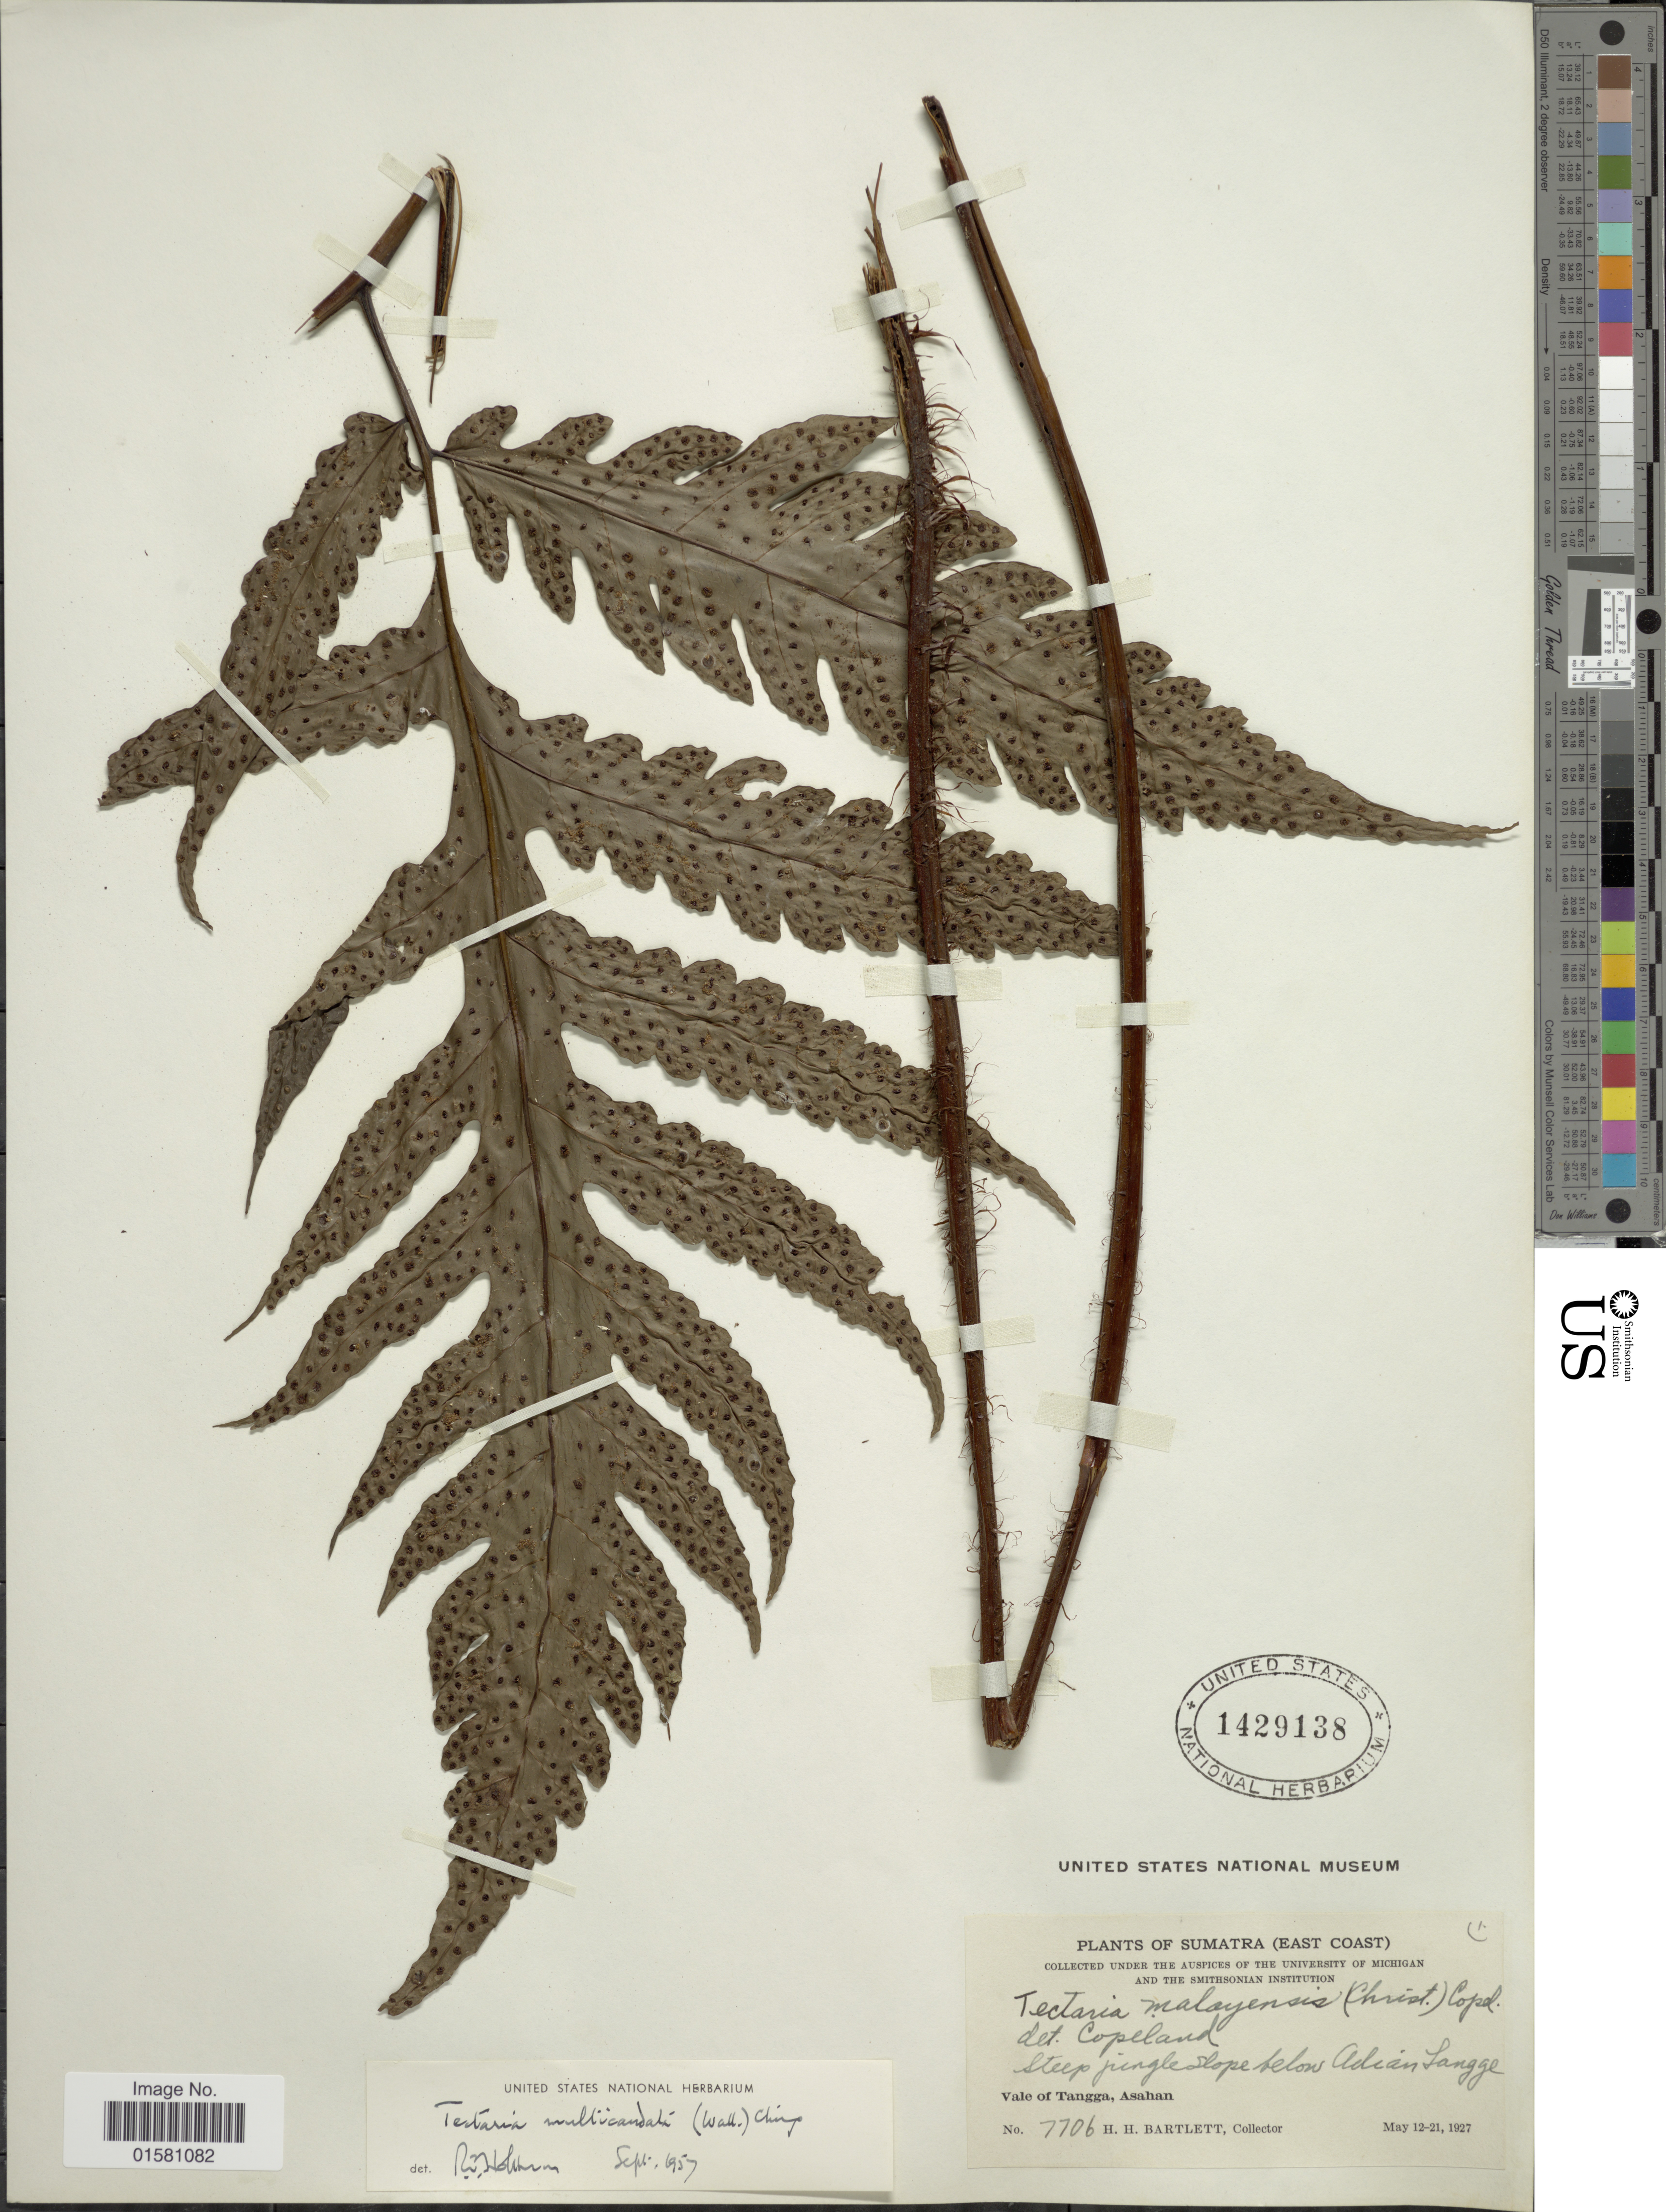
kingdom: Plantae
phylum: Tracheophyta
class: Polypodiopsida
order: Polypodiales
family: Tectariaceae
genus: Tectaria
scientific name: Tectaria griffithii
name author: (Baker) C. Chr.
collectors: H. H. Bartlett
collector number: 7706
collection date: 1927-05-12/1927-05-21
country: Indonesia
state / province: Sumatra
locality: East Coast. Vale of Tangga, Asahan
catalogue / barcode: US 1429138